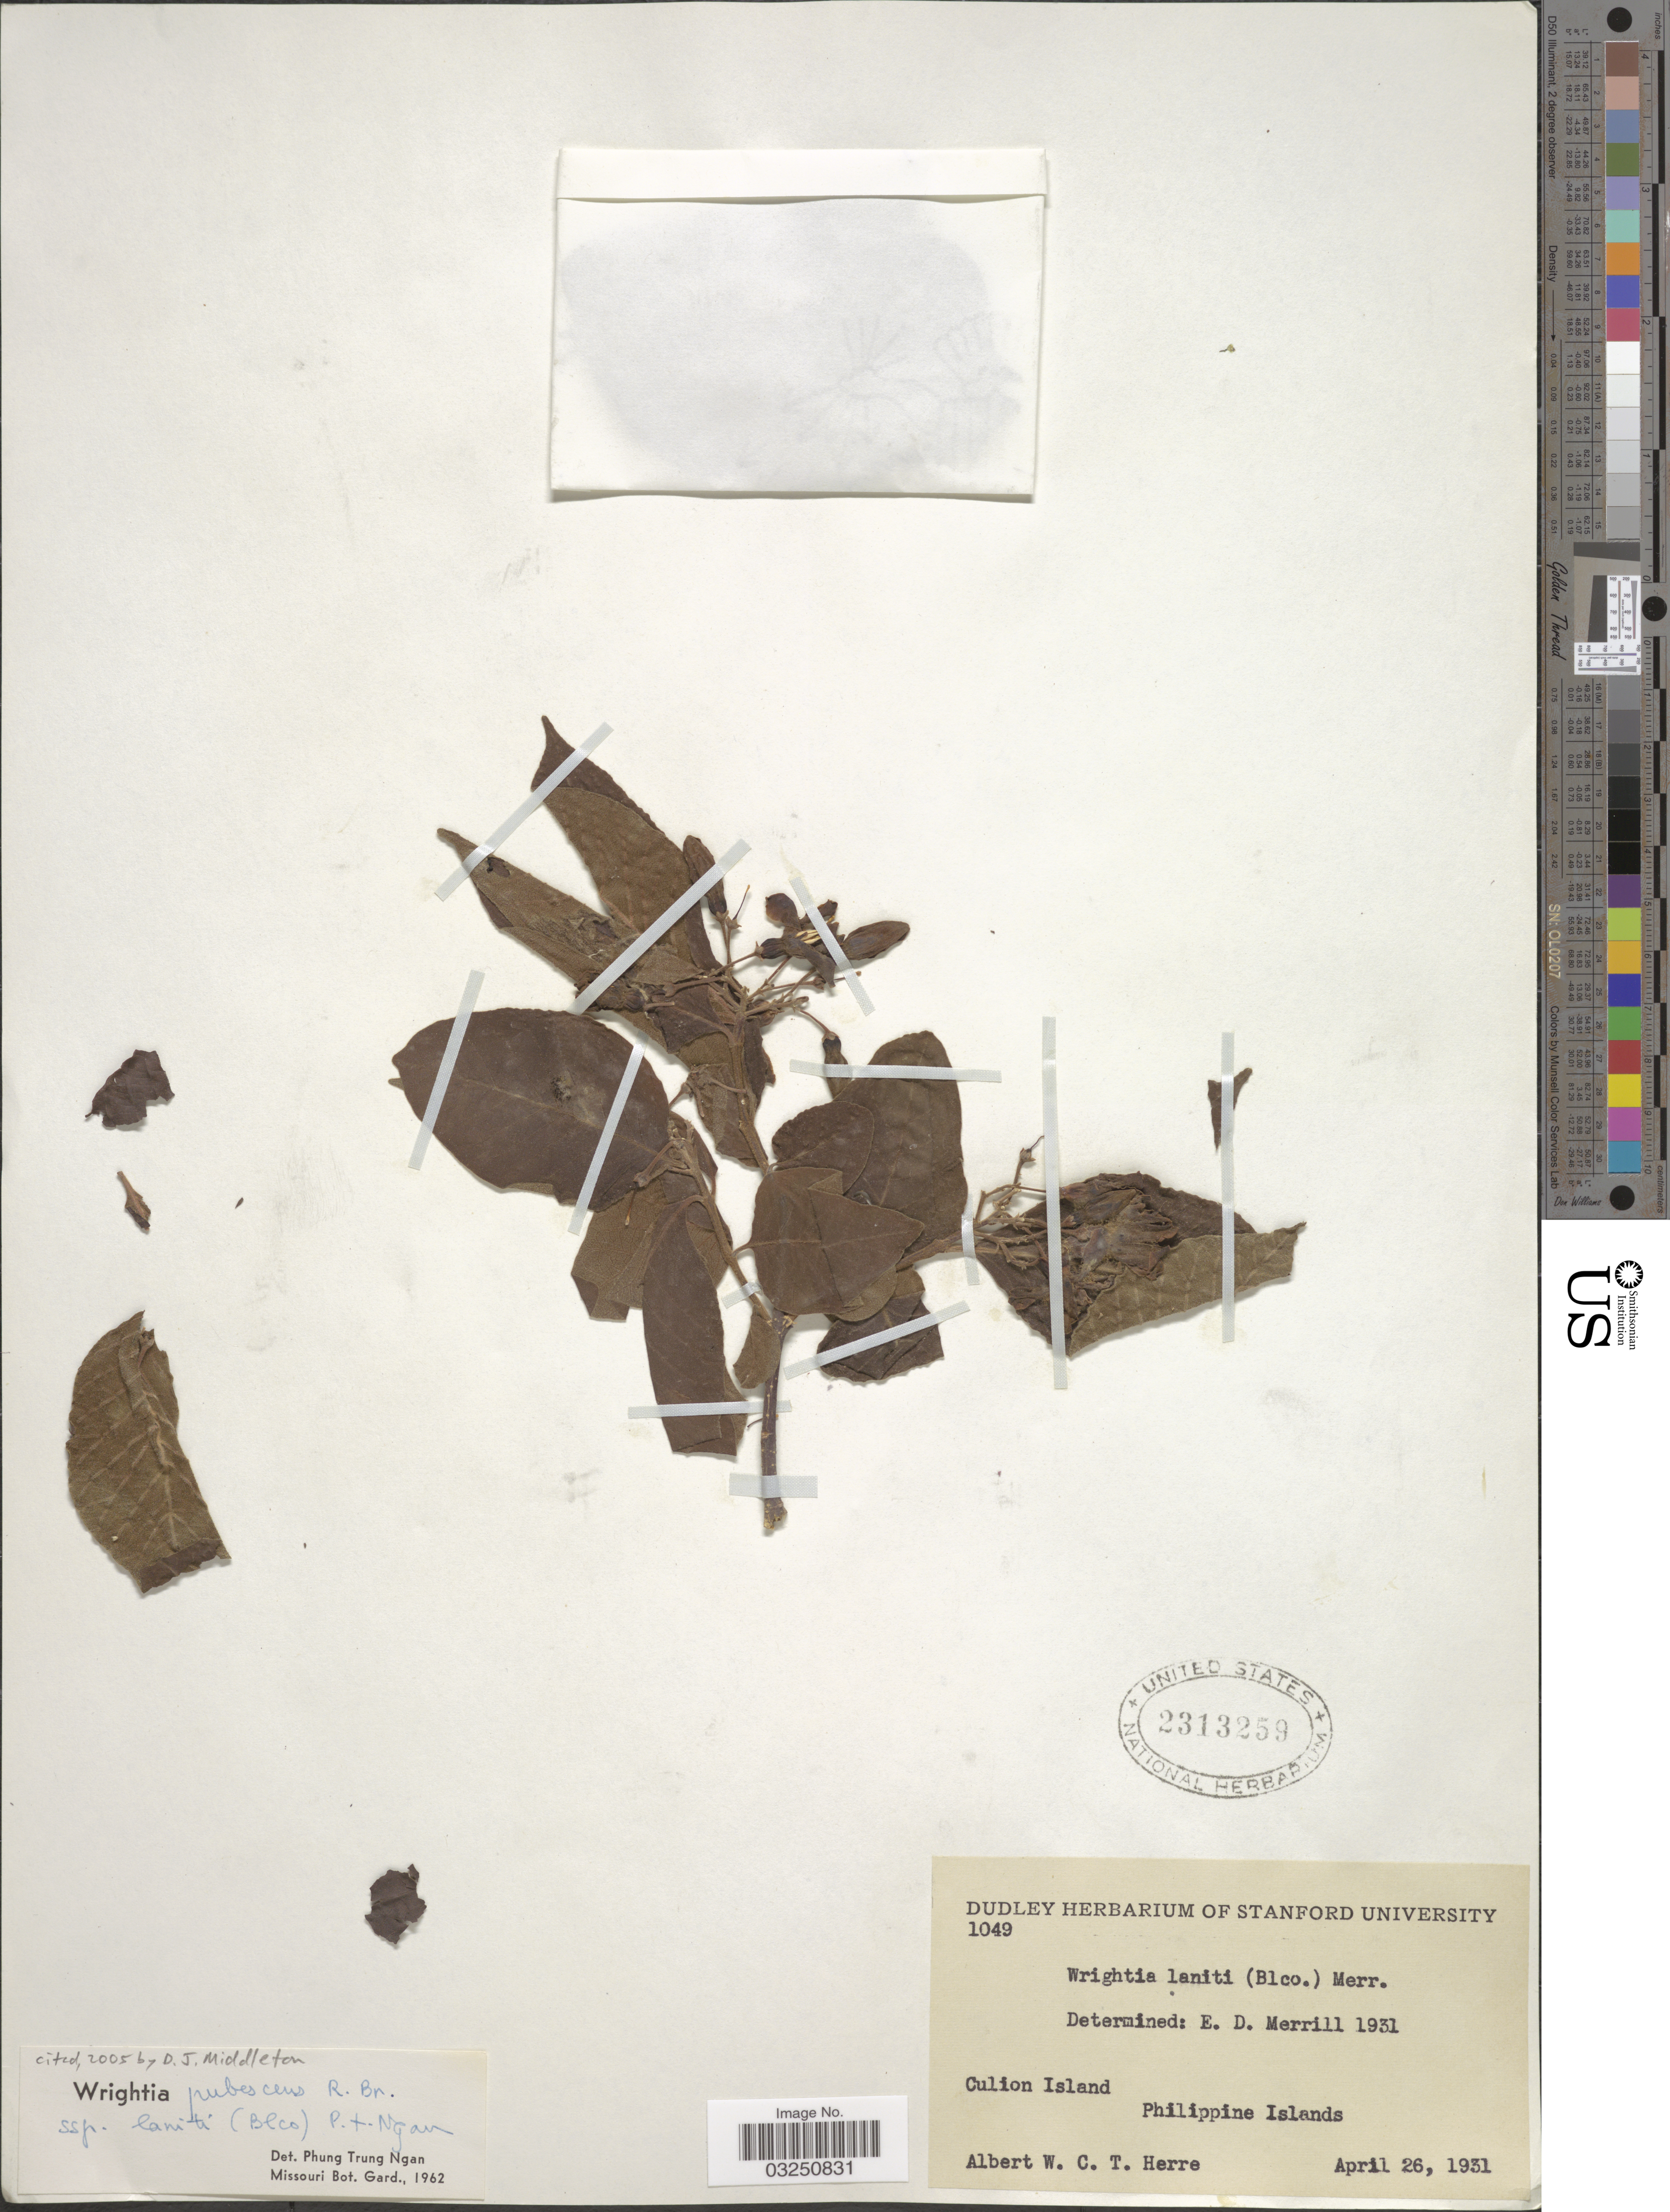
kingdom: Plantae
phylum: Tracheophyta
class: Magnoliopsida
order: Gentianales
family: Apocynaceae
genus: Wrightia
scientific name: Wrightia pubescens subsp. laniti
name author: (M. Blanco) Ngan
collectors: A. W. Herre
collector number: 1049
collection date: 1931-04-26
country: Philippines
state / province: Mimaropa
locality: Culion Island. Philippine Islands.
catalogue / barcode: US 2313259